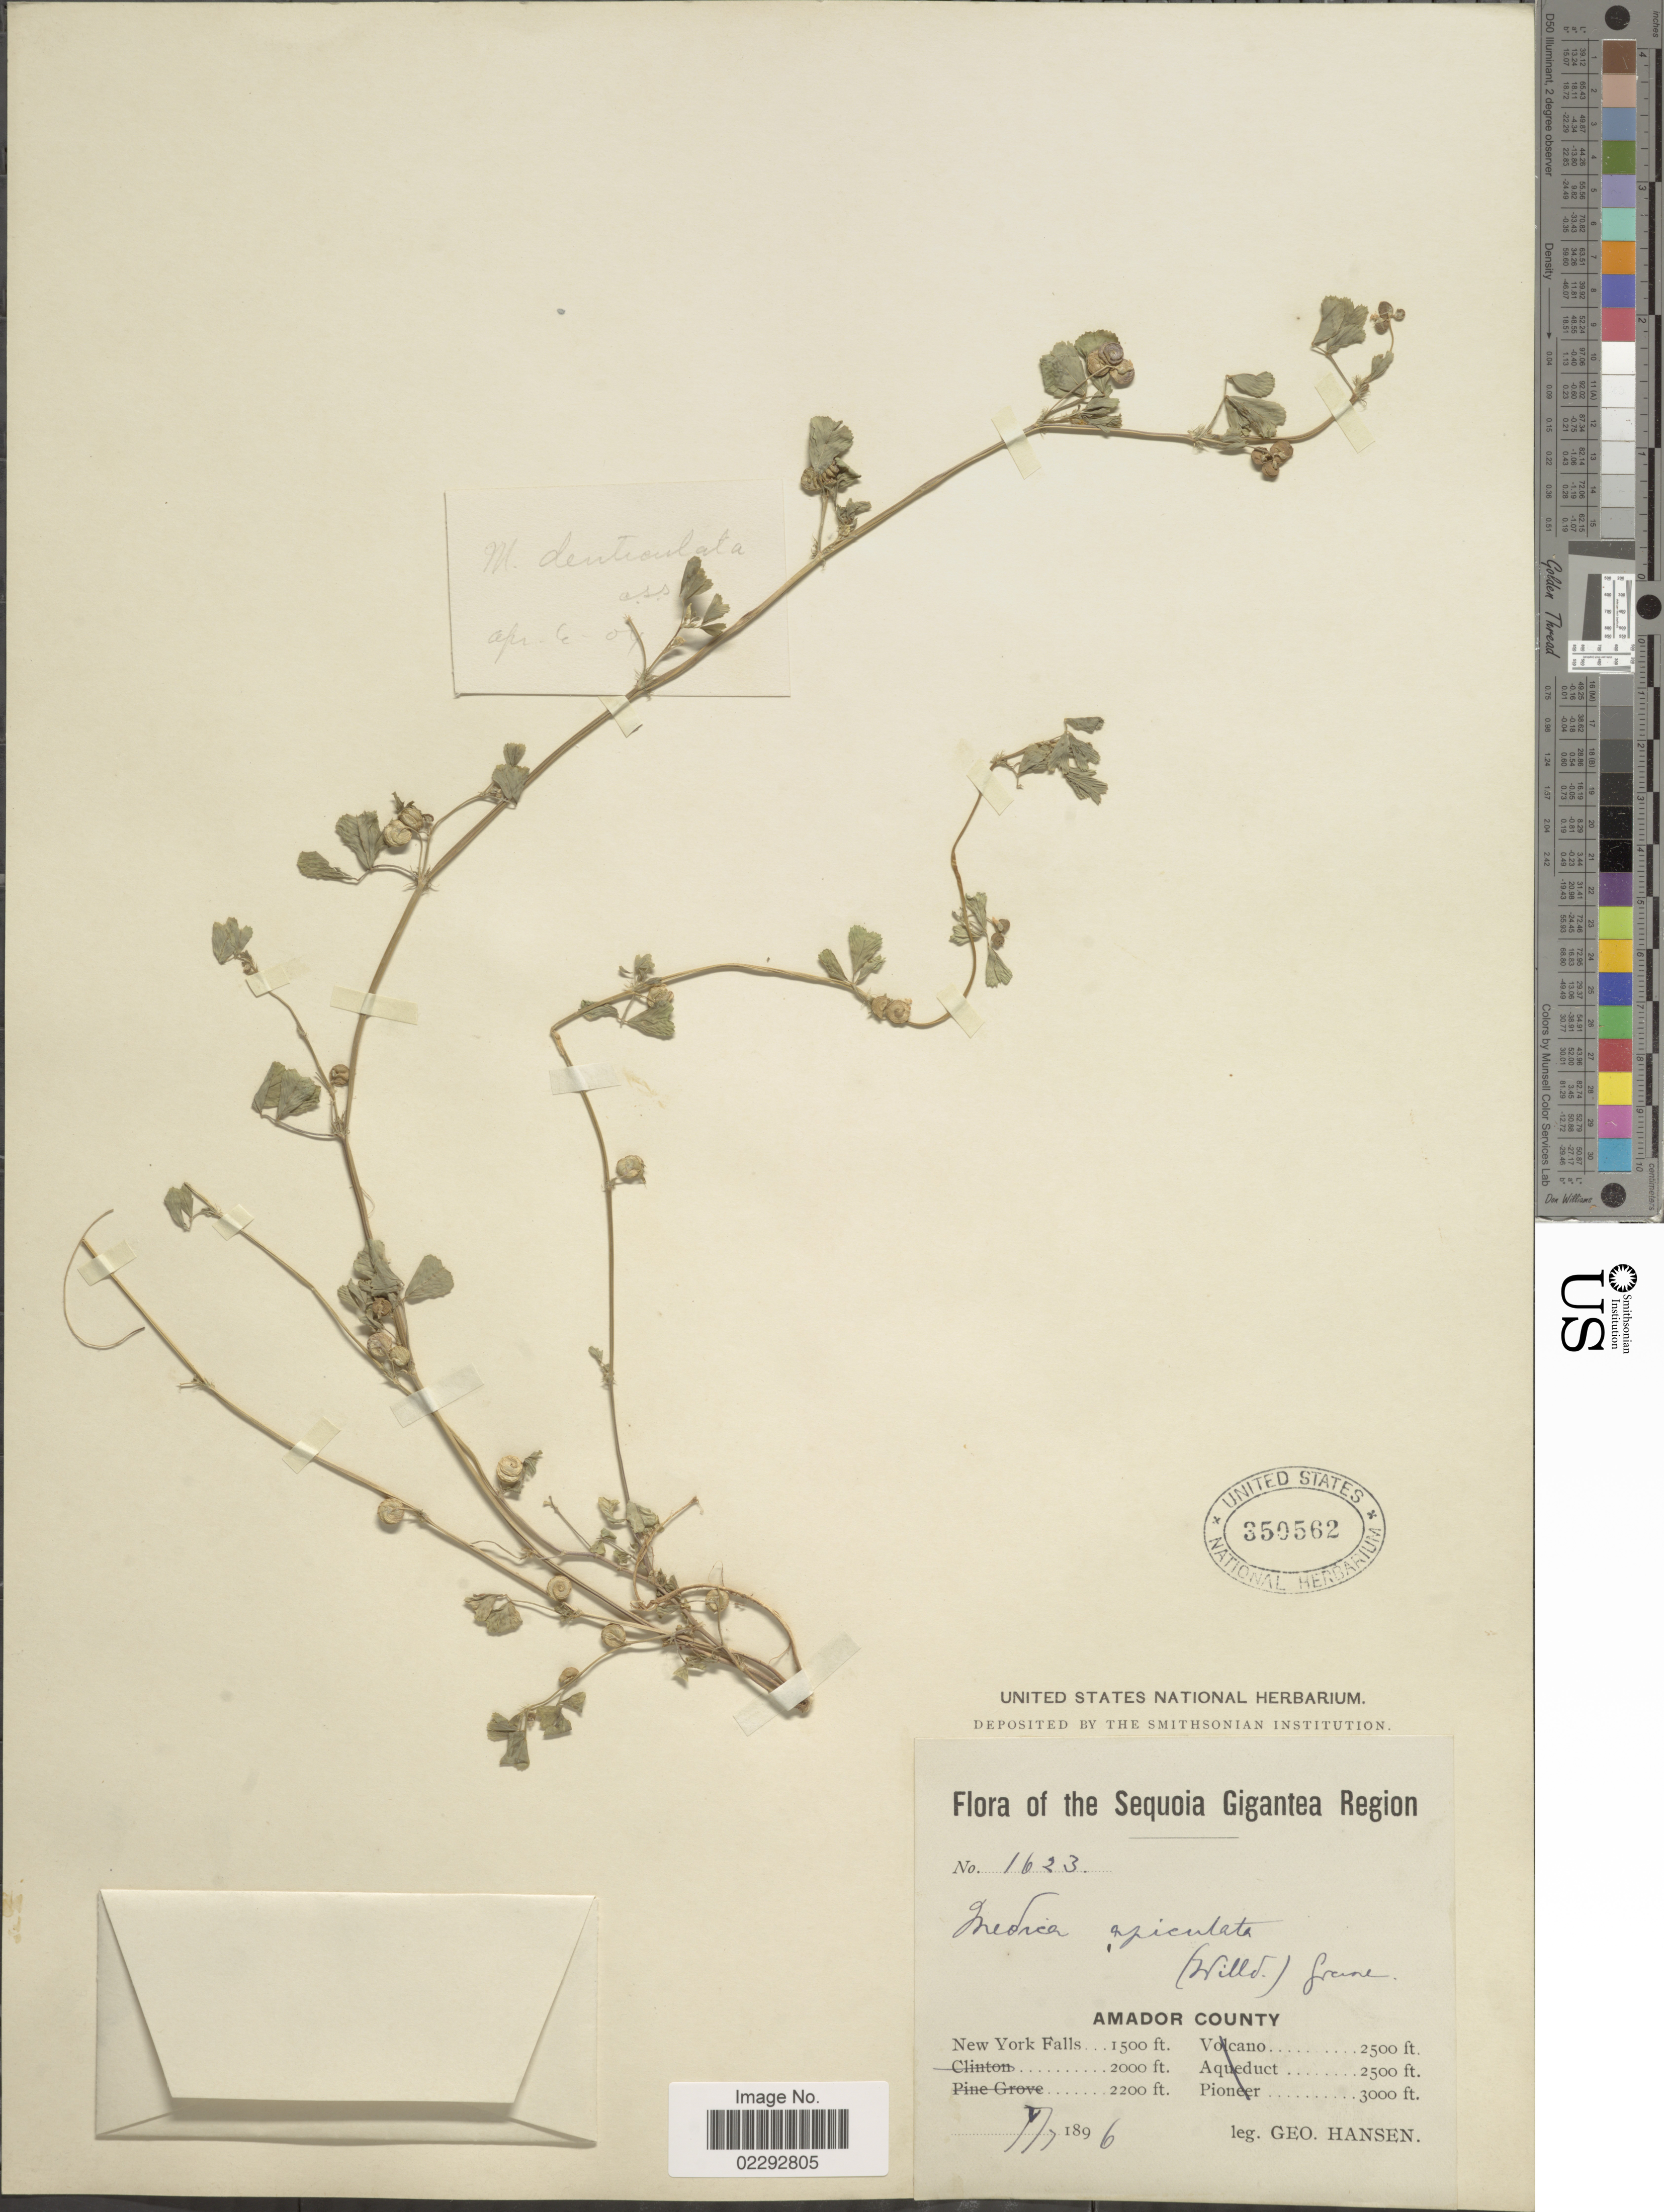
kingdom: Plantae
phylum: Tracheophyta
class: Magnoliopsida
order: Fabales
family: Fabaceae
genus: Medicago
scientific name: Medicago hispida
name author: Gaertn.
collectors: G. Hansen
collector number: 1623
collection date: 1896-05-07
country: United States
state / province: California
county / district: Amador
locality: Sequoia Gigantea Region. New York Falls. Amador County.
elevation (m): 457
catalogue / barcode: US 350562